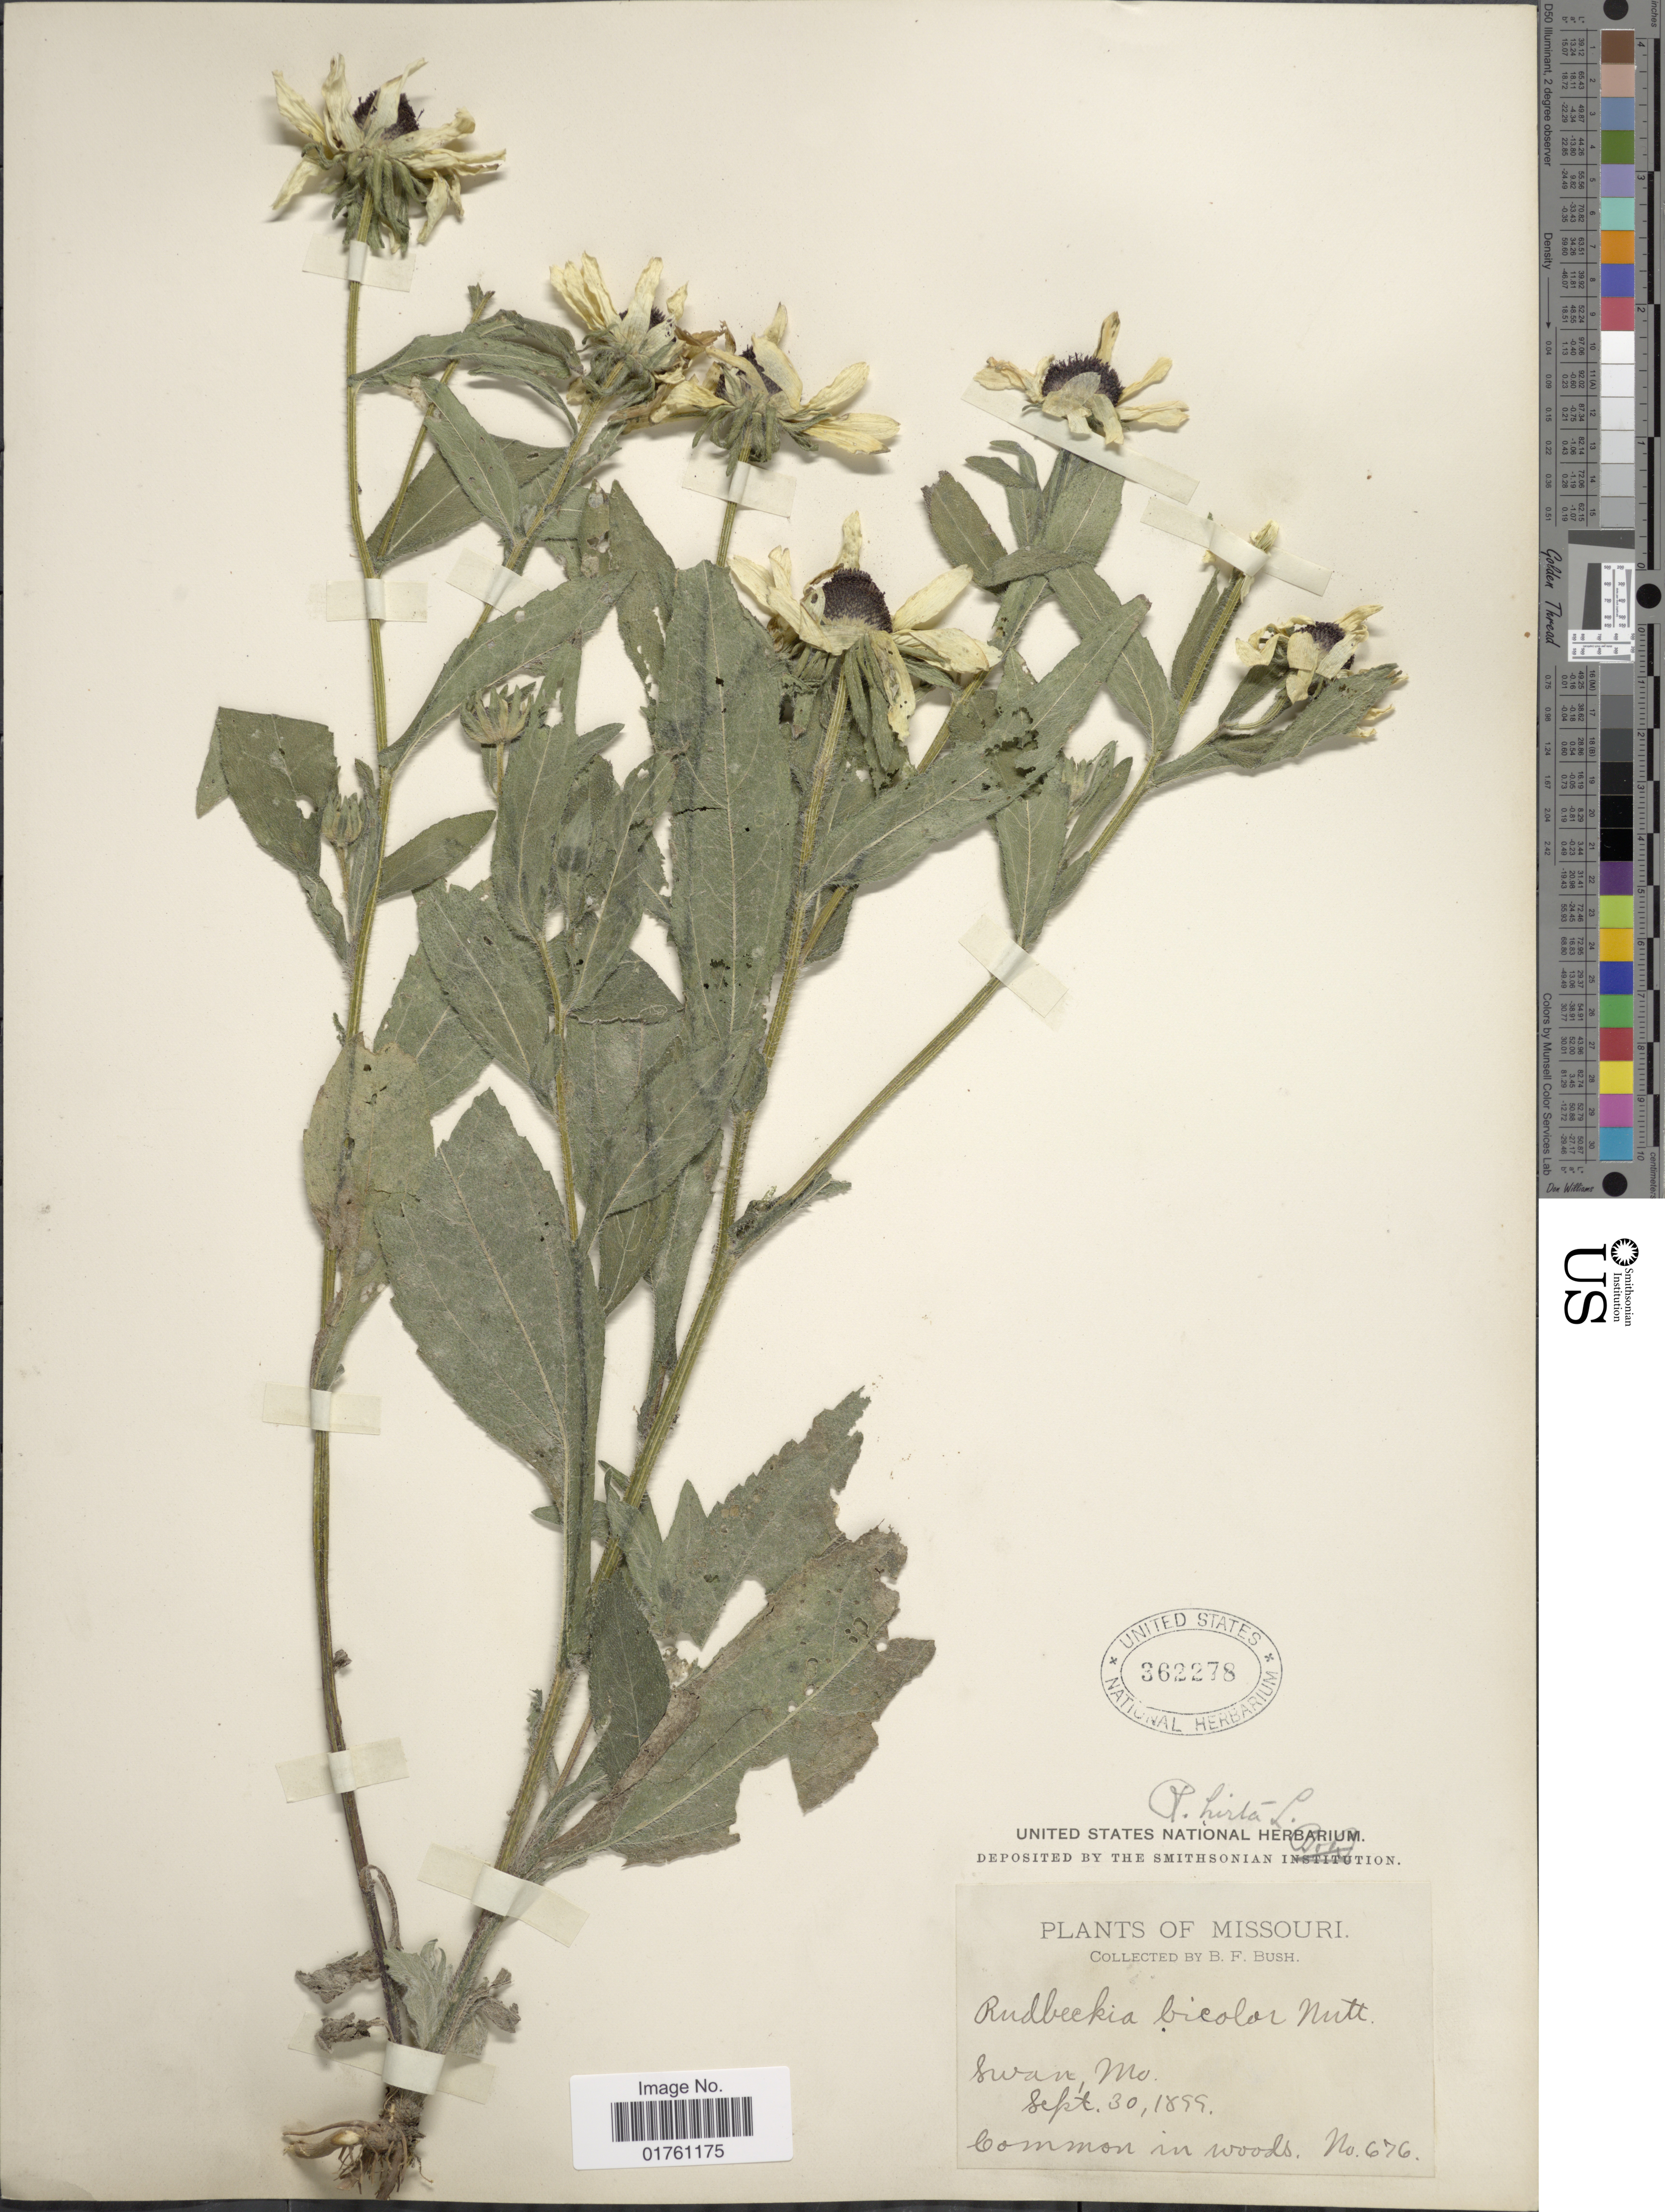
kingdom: Plantae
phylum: Tracheophyta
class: Magnoliopsida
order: Asterales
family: Asteraceae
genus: Rudbeckia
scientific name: Rudbeckia hirta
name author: L.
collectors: B. F. Bush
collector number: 676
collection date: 1899-09-30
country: United States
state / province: Missouri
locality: Swan, Mo, Common in woods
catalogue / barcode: US 362278